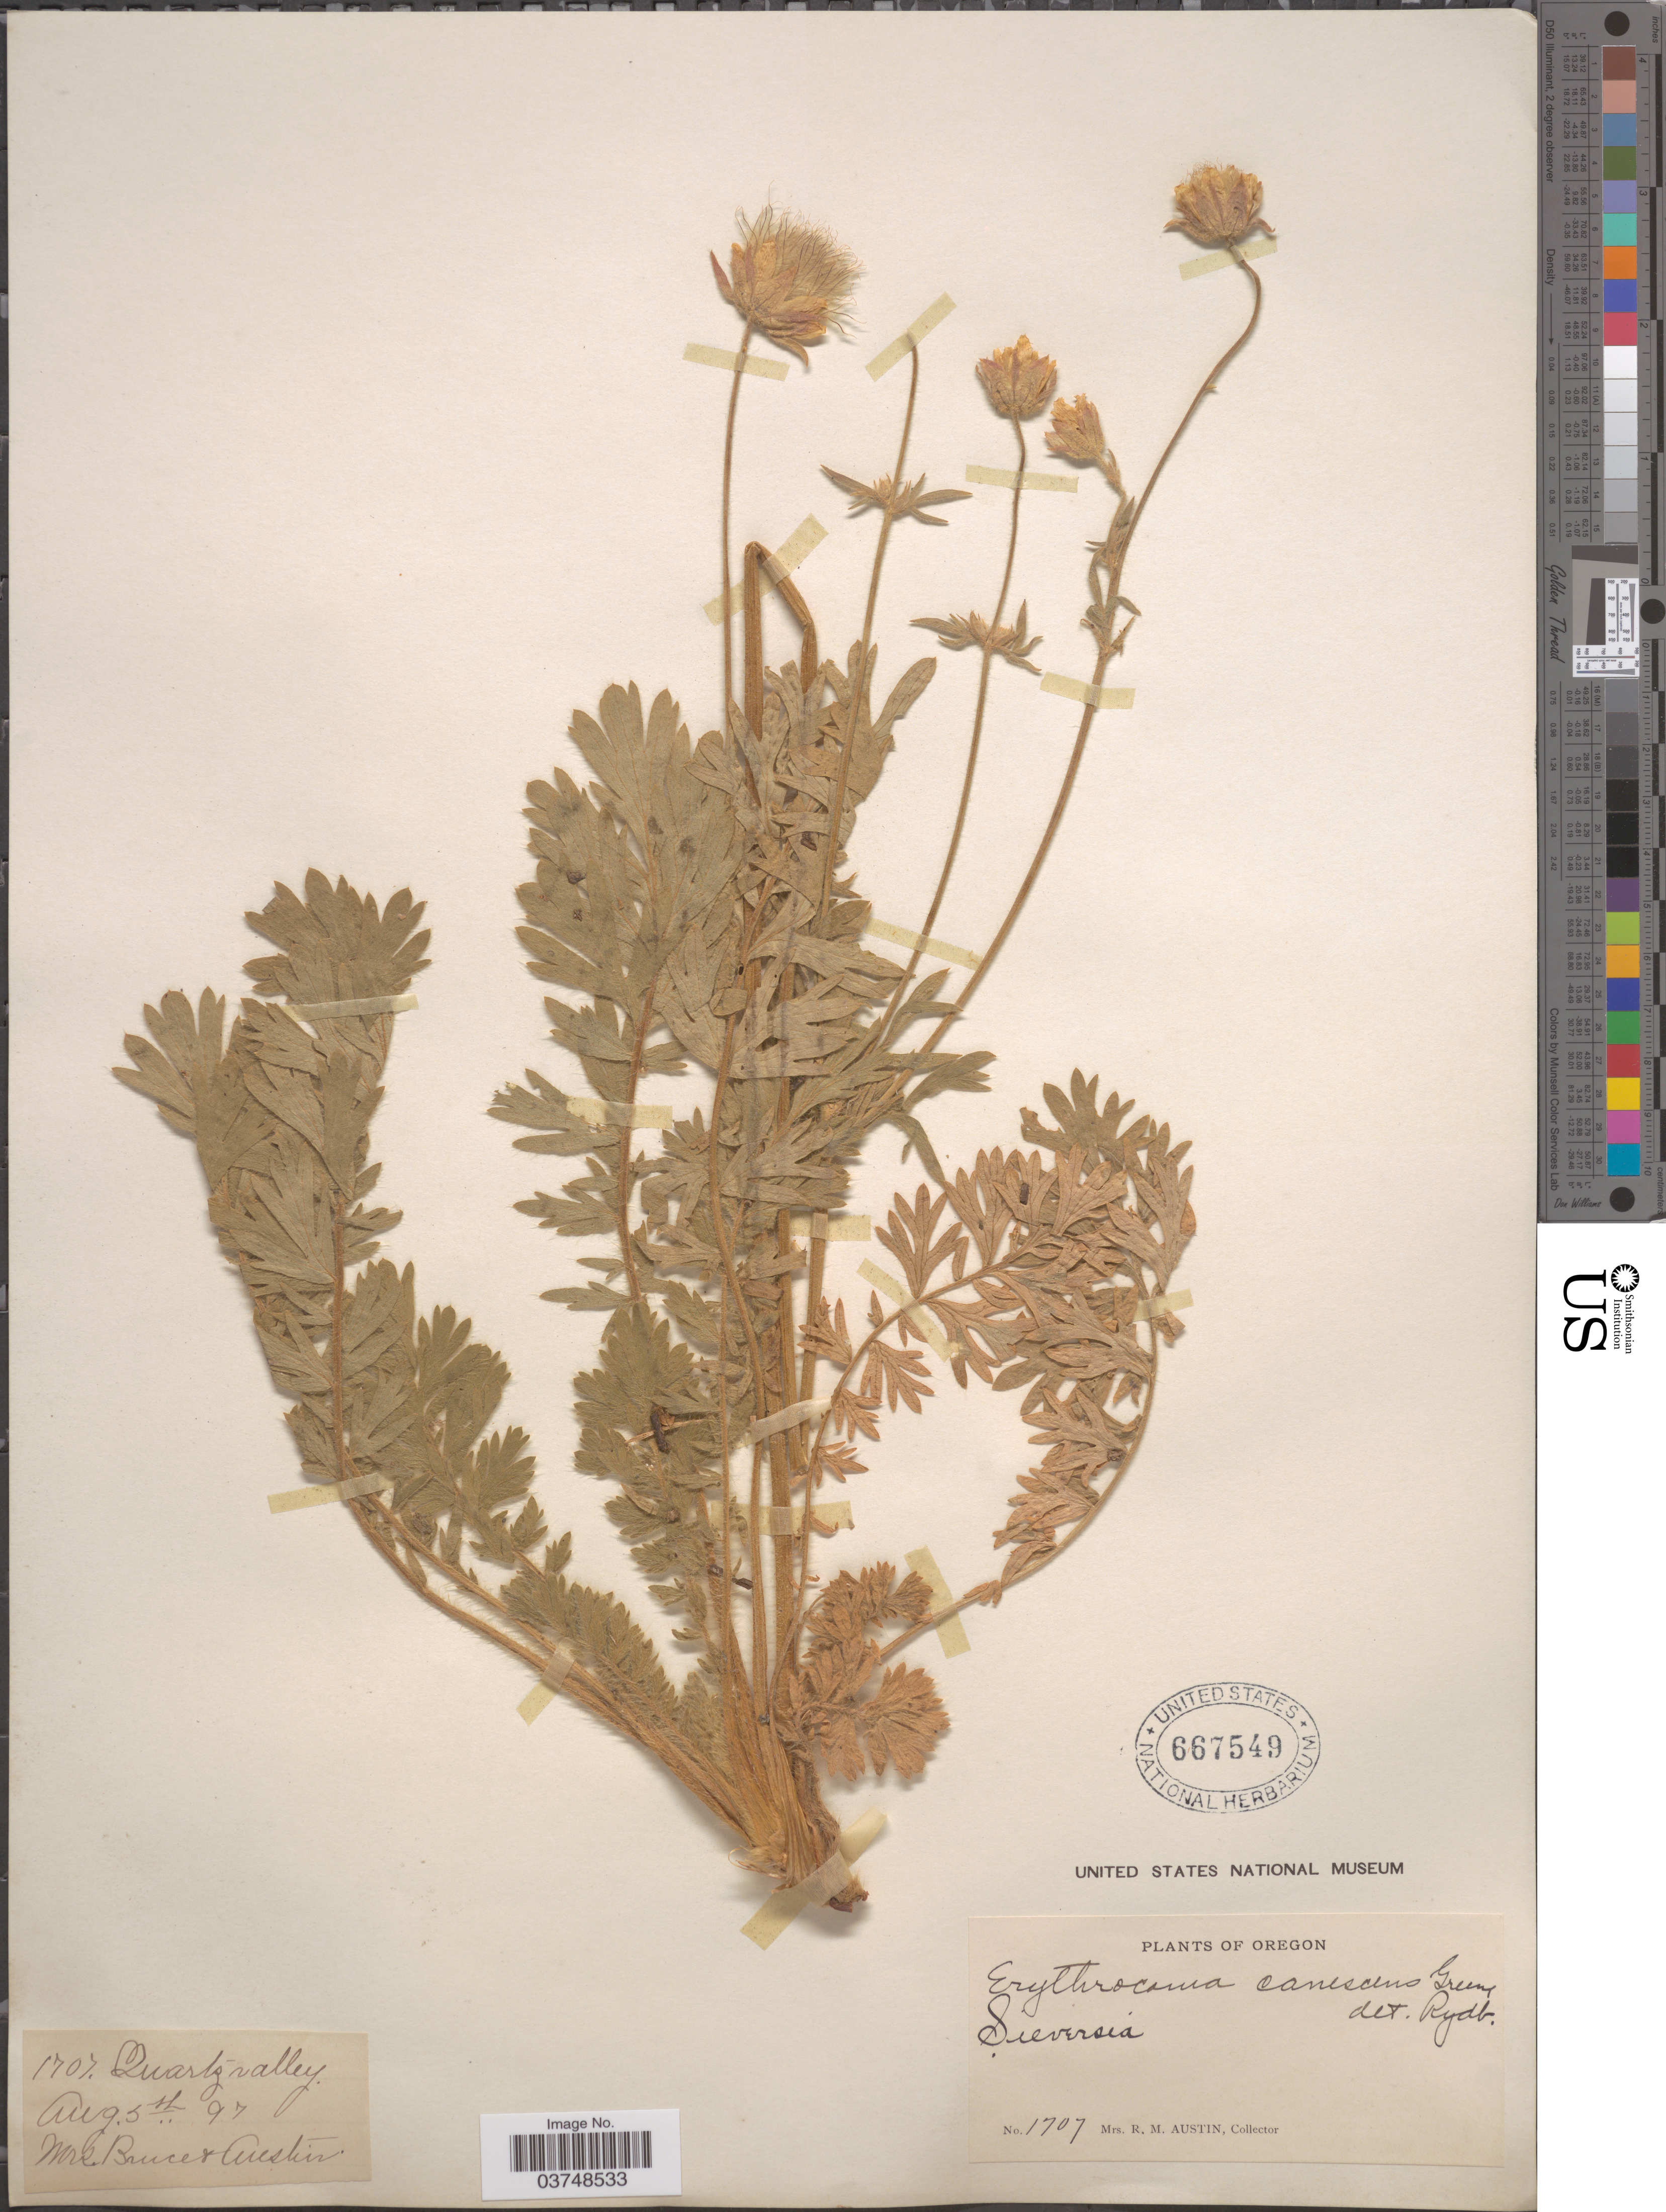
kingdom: Plantae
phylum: Tracheophyta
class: Magnoliopsida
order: Rosales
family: Rosaceae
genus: Geum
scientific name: Geum triflorum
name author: Pursh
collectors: R. Austin & Bruce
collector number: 1707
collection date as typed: Transcribed d/m/y: 5/8/97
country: United States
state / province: Oregon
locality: Quartz valley.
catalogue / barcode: US 667549